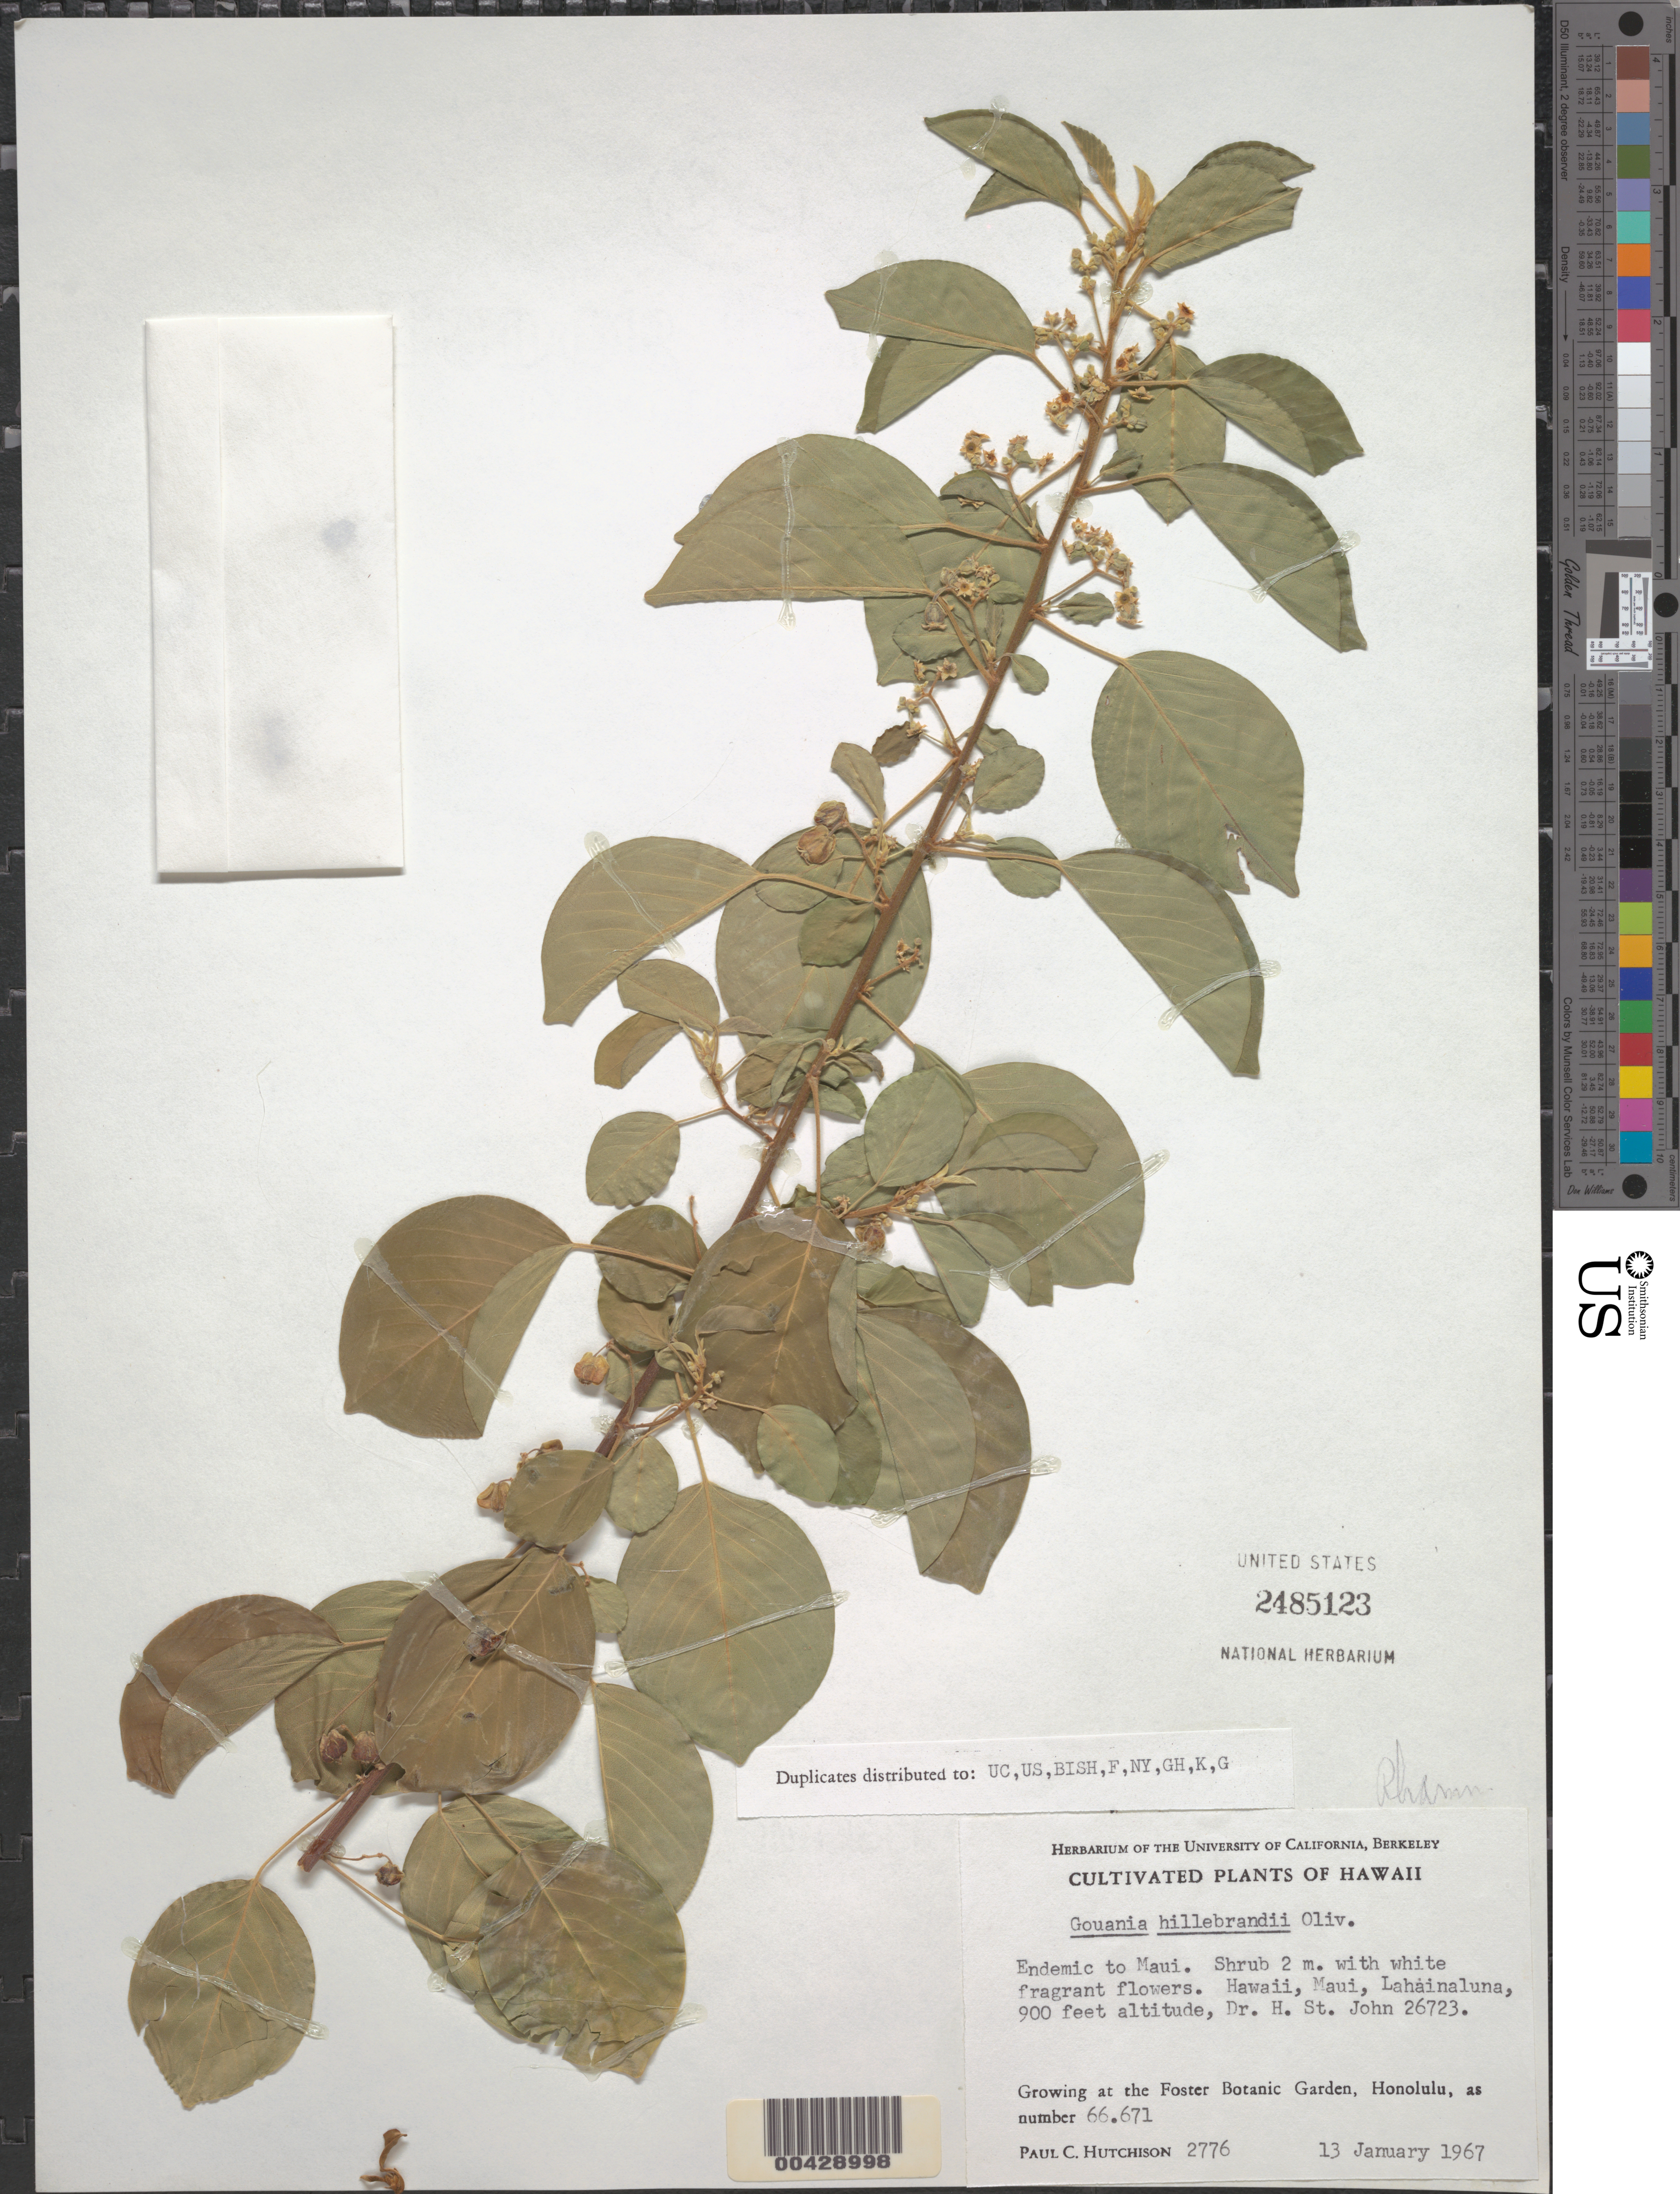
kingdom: Plantae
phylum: Tracheophyta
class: Magnoliopsida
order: Rosales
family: Rhamnaceae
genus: Gouania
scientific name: Gouania hillebrandii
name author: Oliv.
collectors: P. C. Hutchison & H. St. John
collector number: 2776/26723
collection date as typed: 13 Jan 1967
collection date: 1967-01-13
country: United States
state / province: Hawaii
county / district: Maui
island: Maui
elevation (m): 274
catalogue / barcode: US 2485123